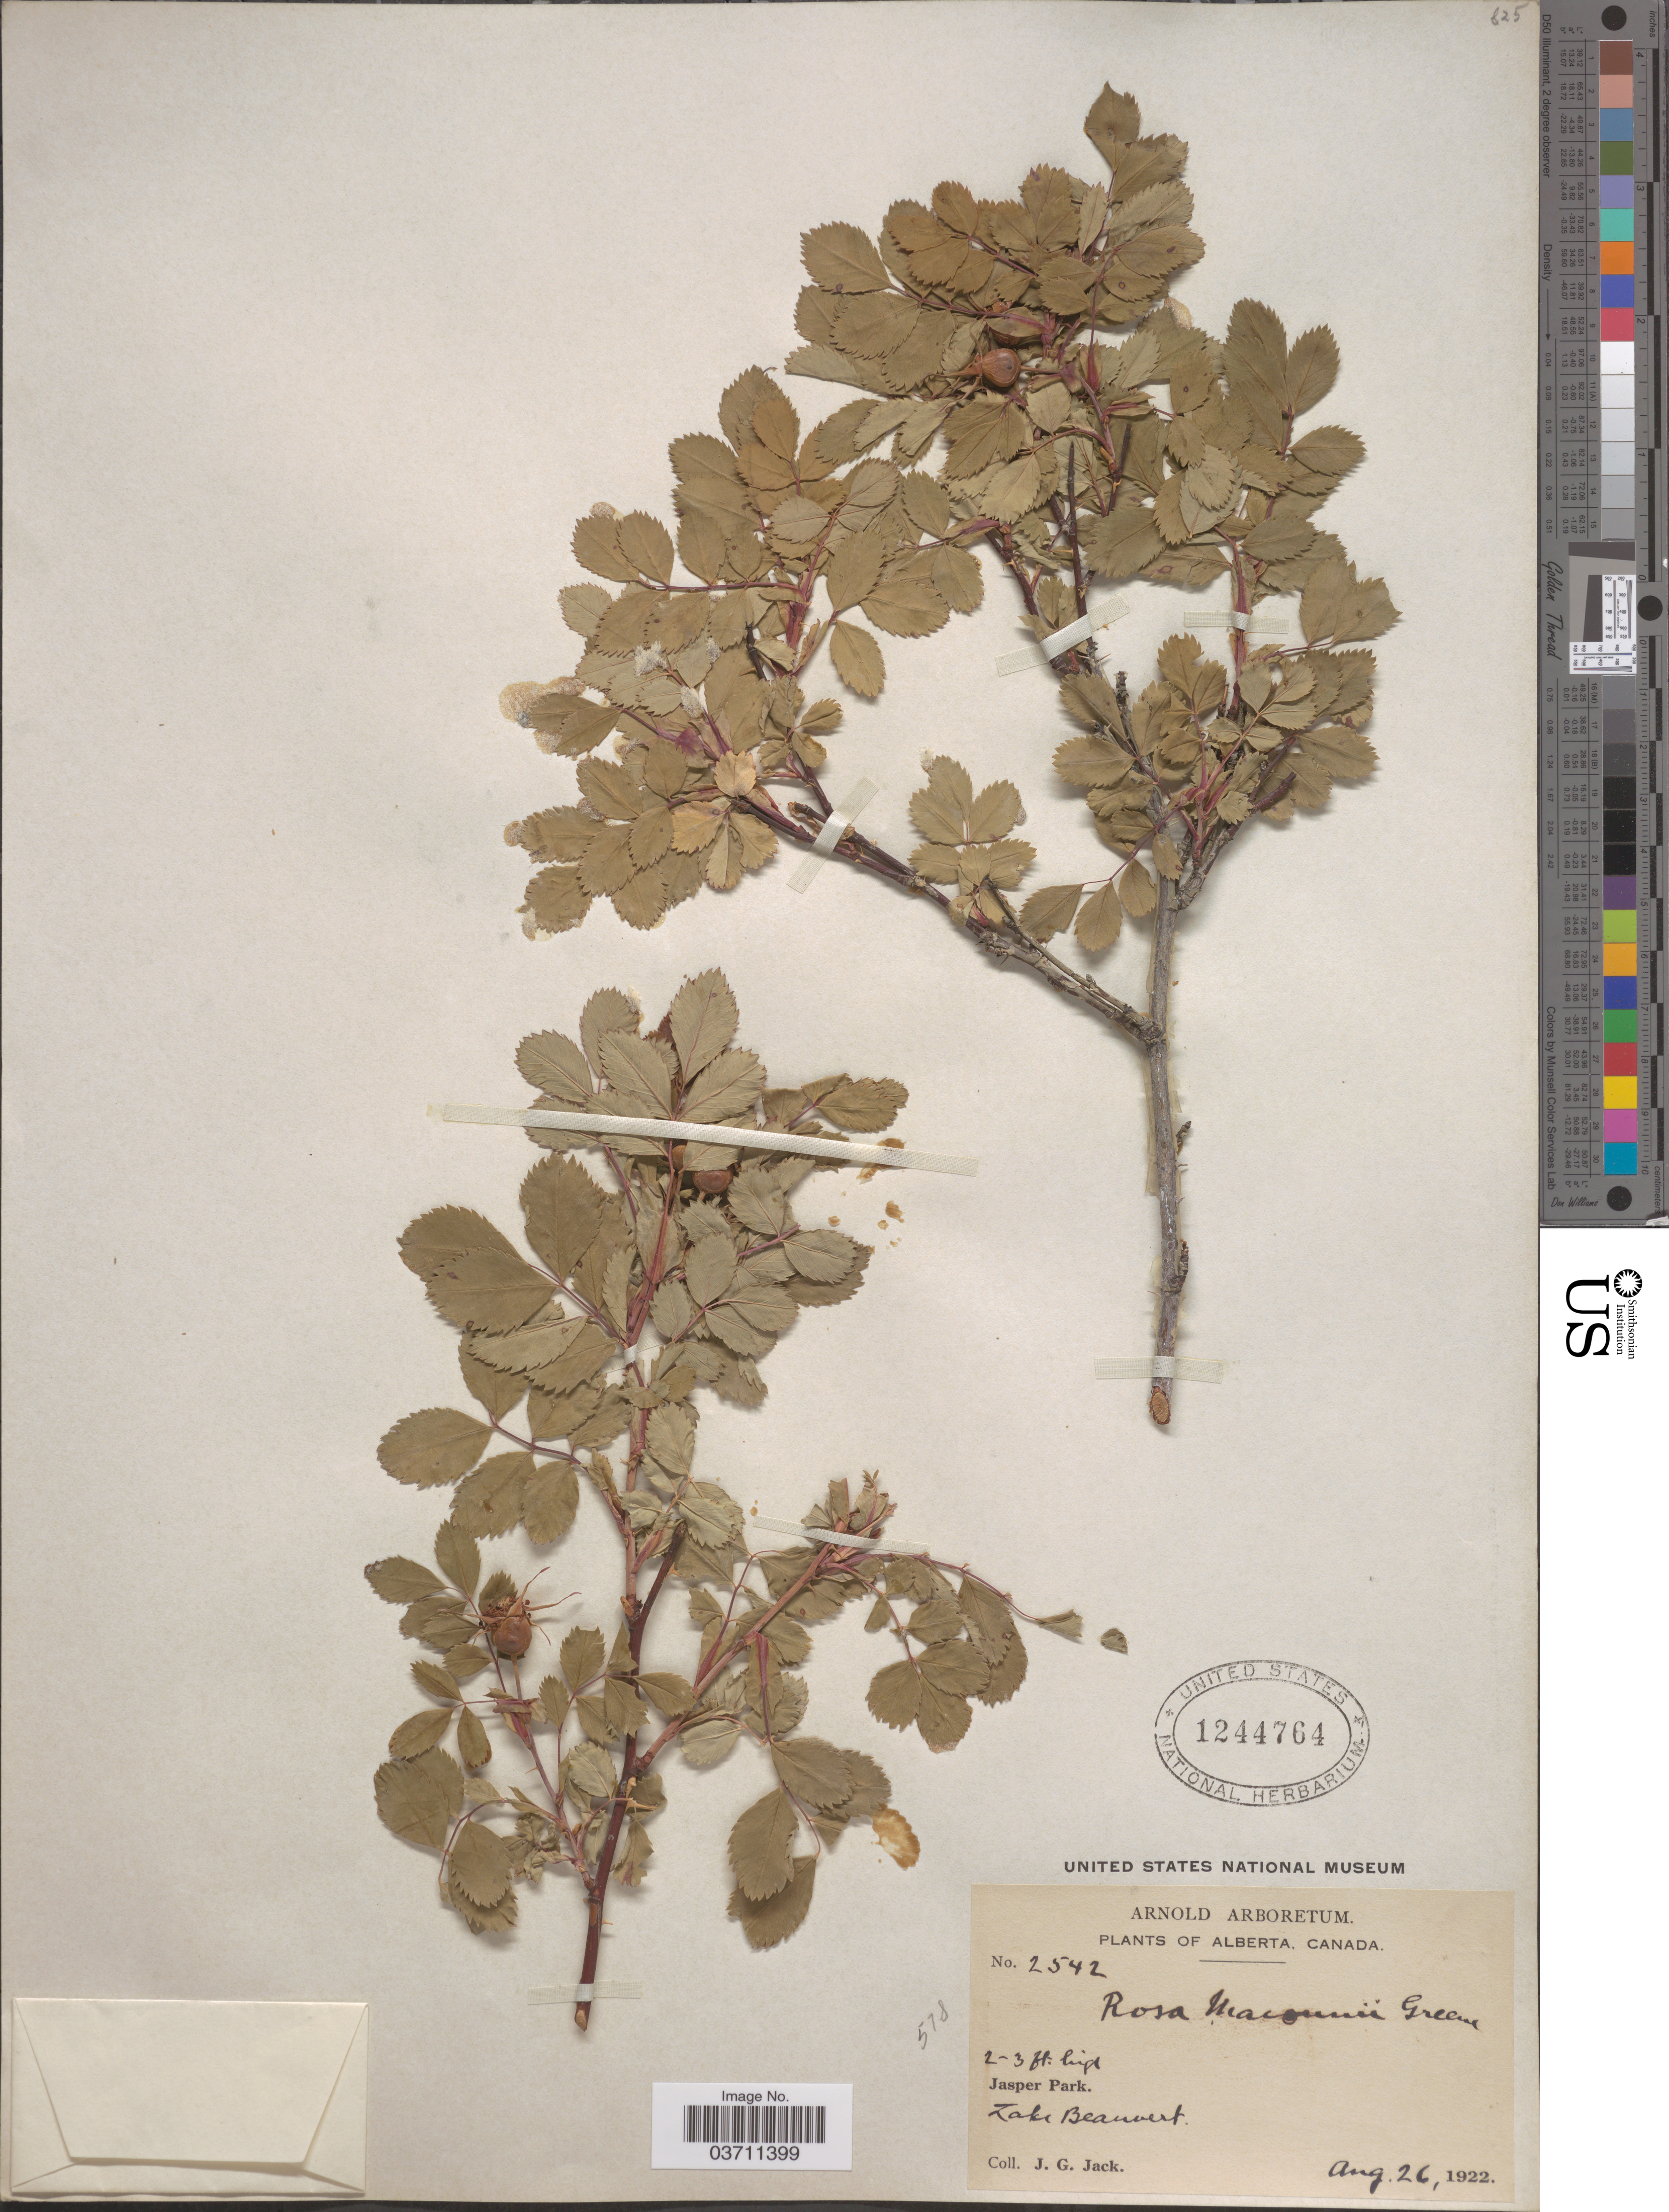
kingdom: Plantae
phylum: Tracheophyta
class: Magnoliopsida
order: Rosales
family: Rosaceae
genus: Rosa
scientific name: Rosa macounii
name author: Greene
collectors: J. G. Jack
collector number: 2542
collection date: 1922-08-26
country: Canada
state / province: Alberta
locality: Jasper Park. Lake Beauvert.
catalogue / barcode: US 1244764